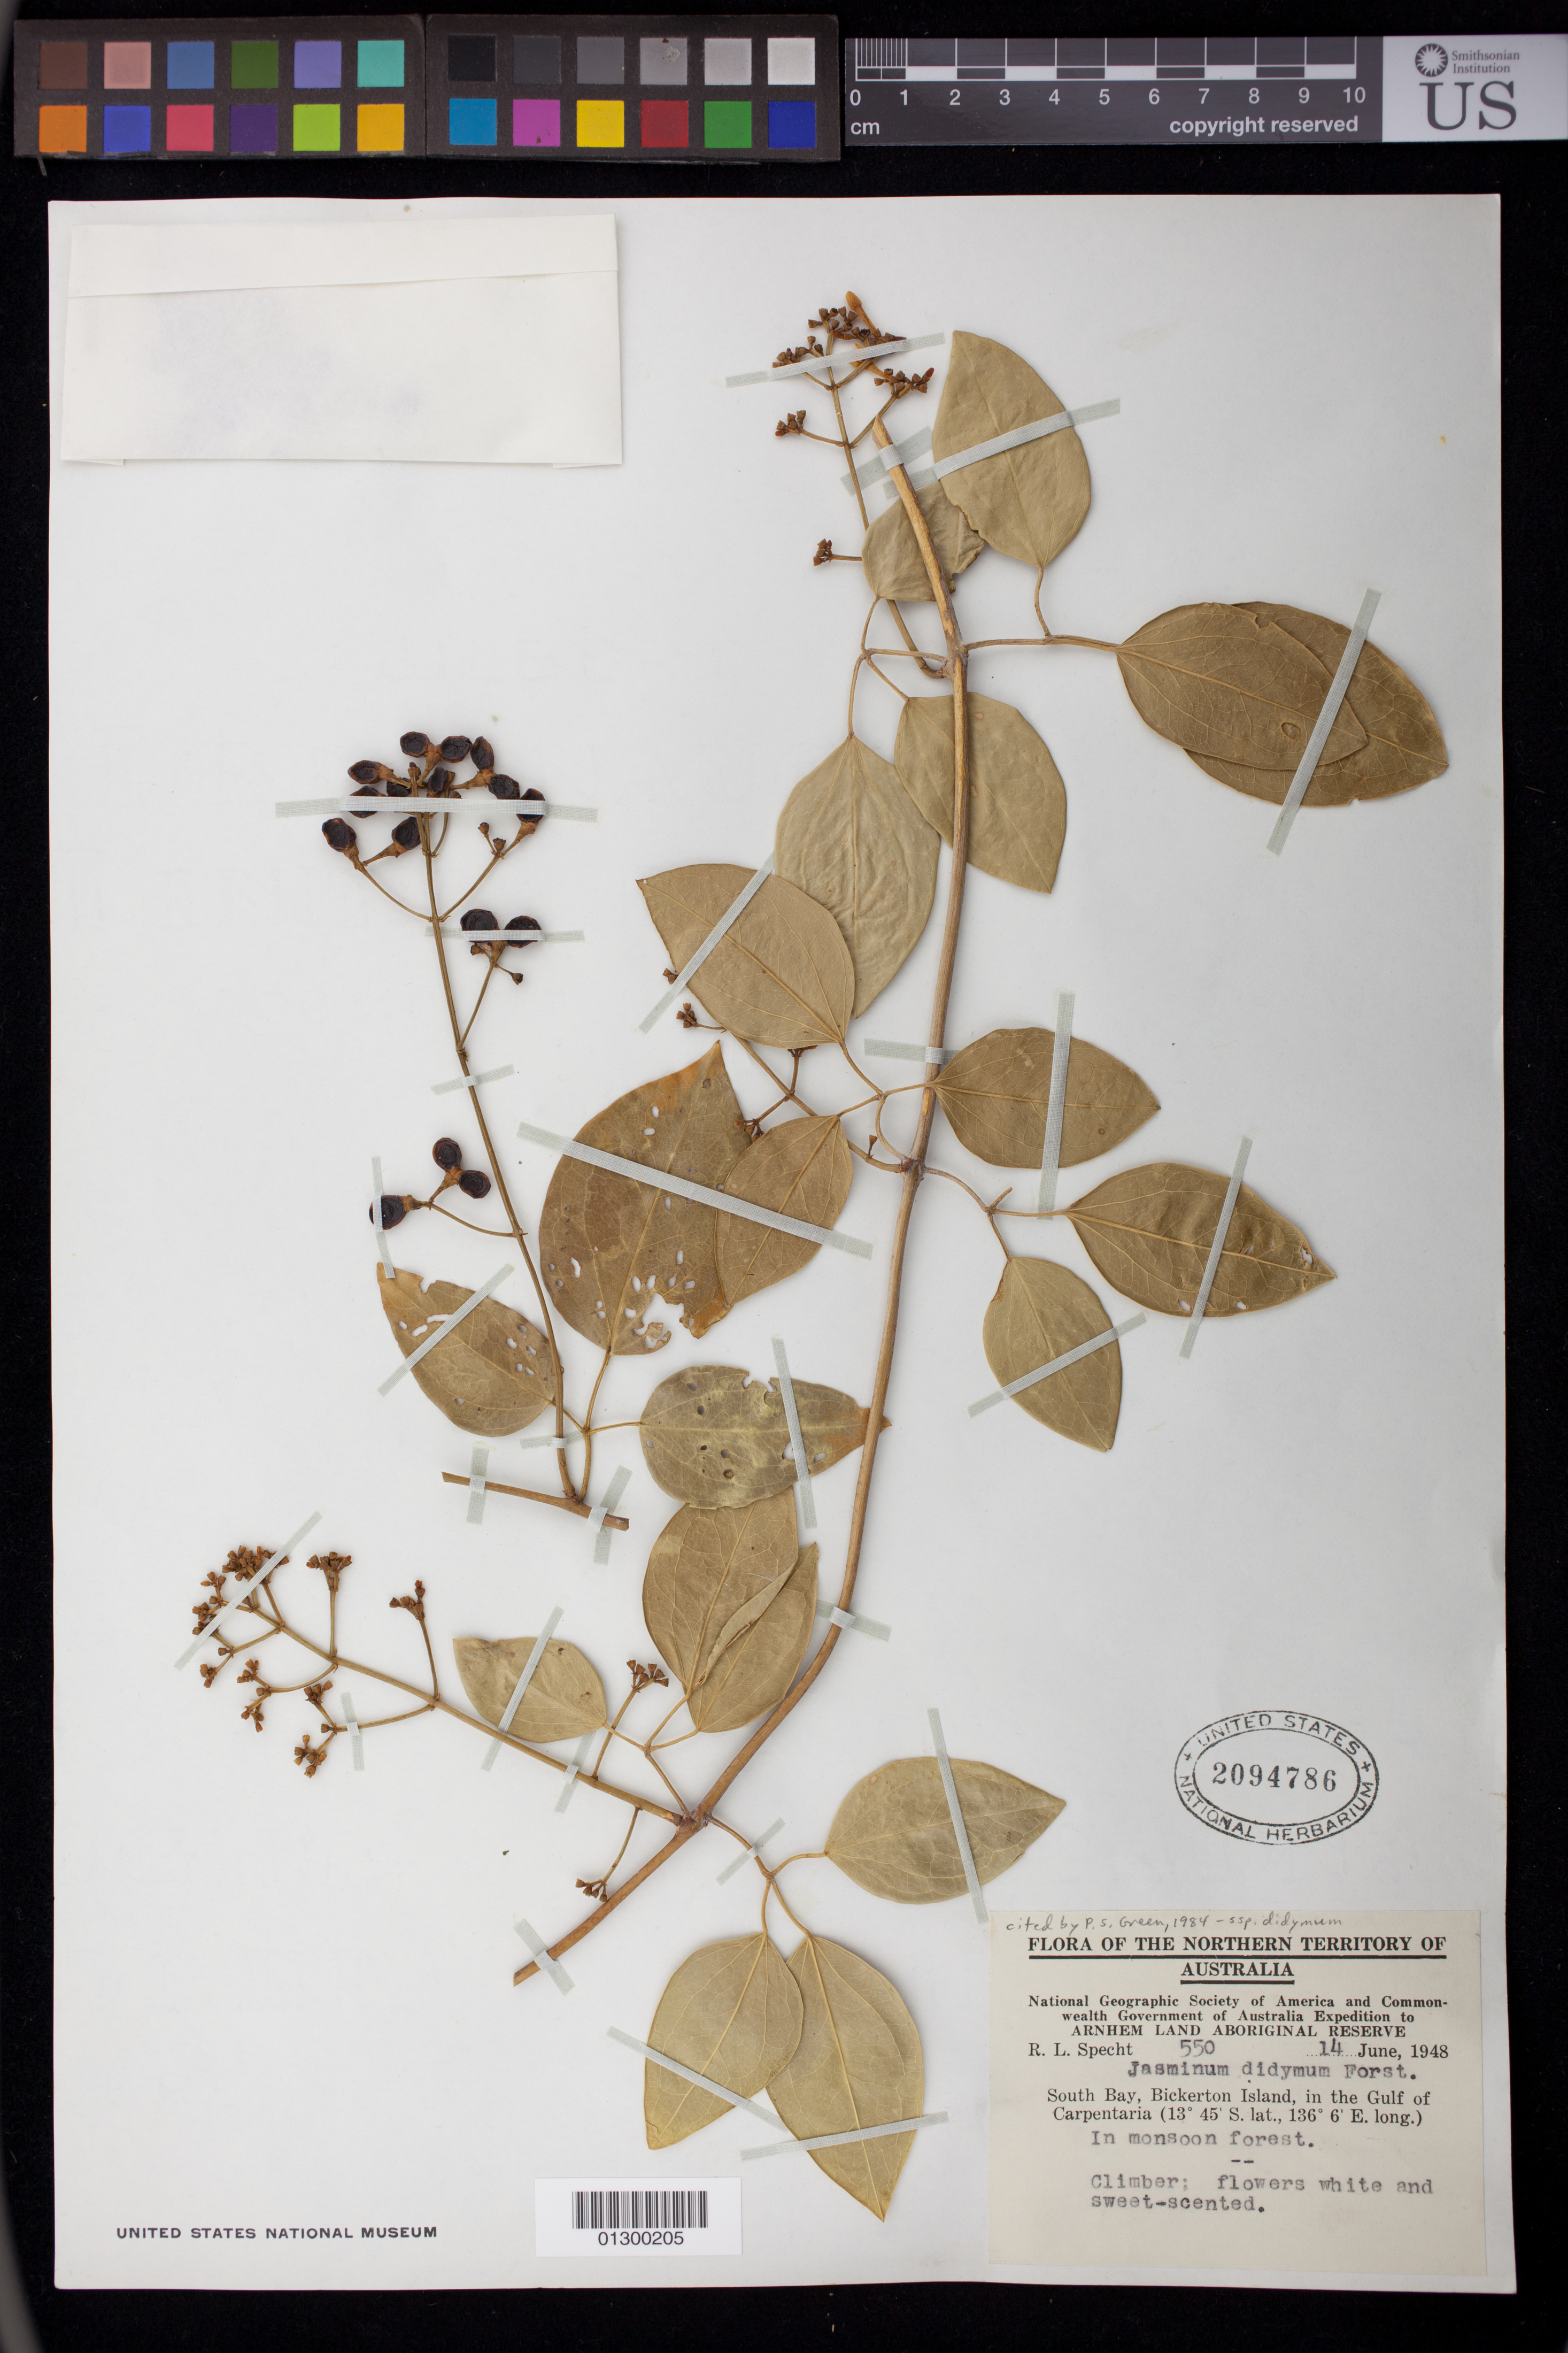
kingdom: Plantae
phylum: Tracheophyta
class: Magnoliopsida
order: Lamiales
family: Oleaceae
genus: Jasminum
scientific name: Jasminum didymum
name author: G. Forst.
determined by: Green, P. S.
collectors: R. L. Specht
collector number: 550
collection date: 1948-06-14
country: Australia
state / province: Northern Territory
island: Bickerton Island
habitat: In monsoon forest.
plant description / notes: Climber; flowers white and sweet-scented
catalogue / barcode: US 2094786